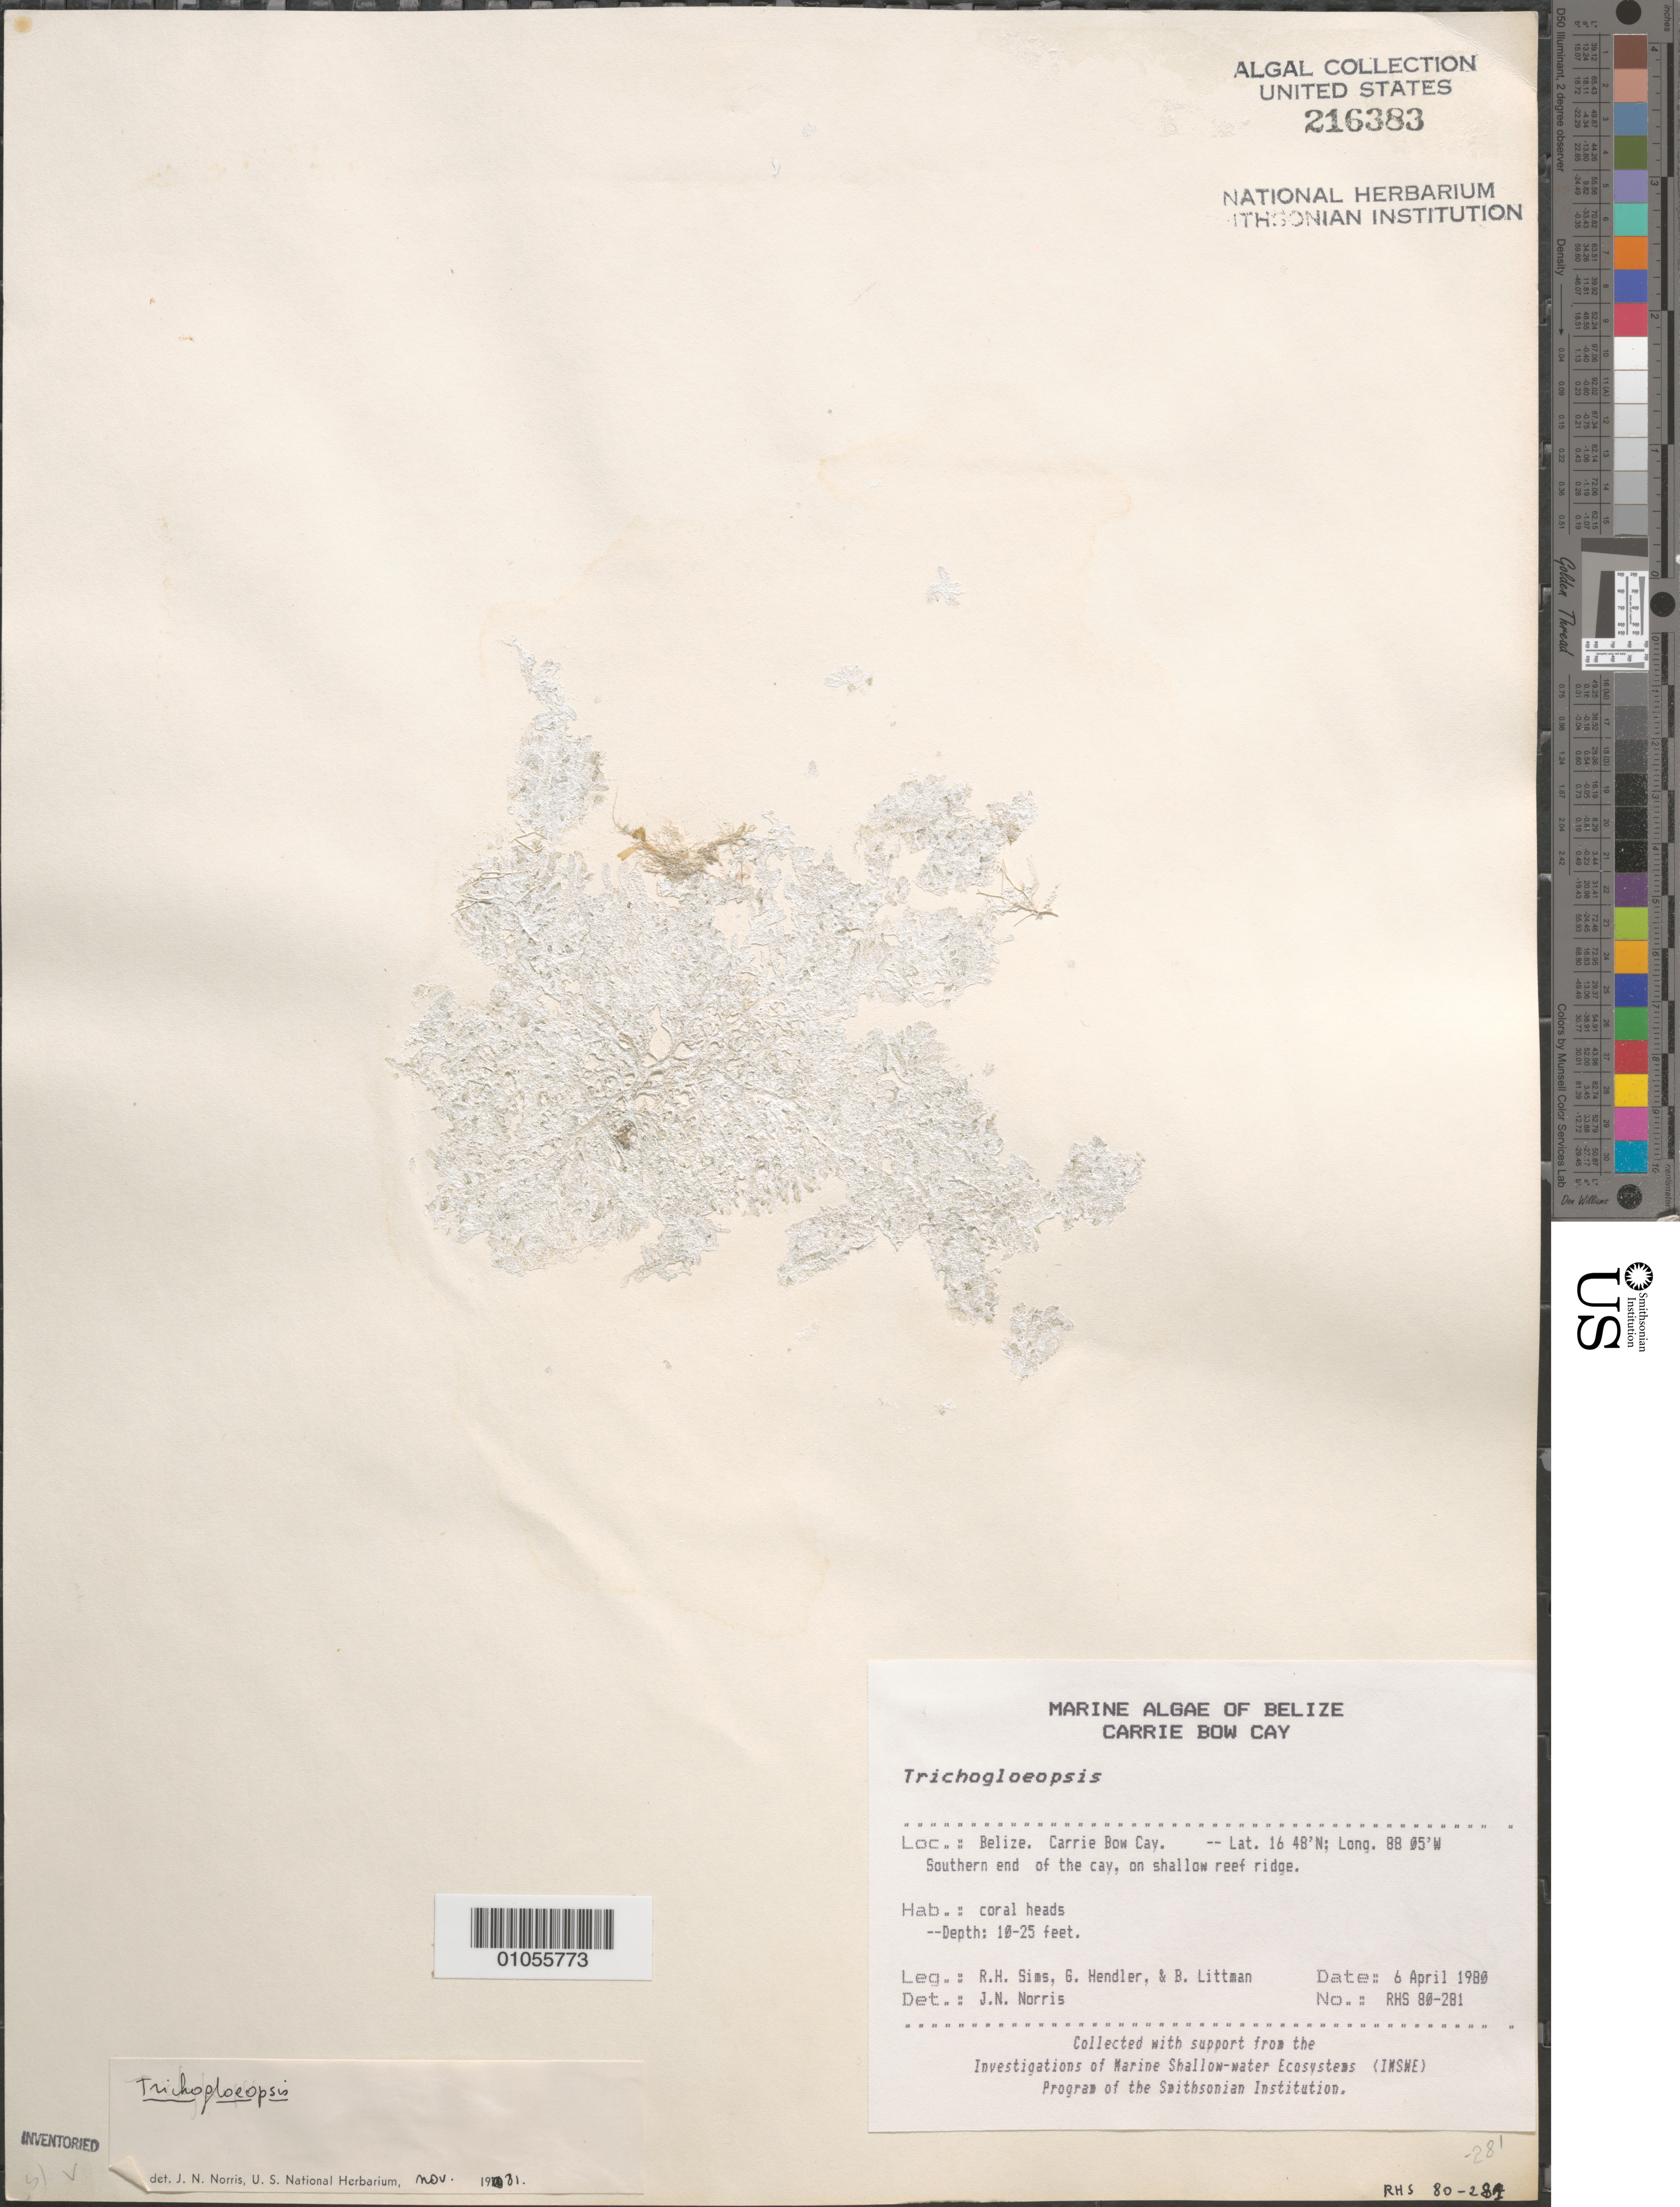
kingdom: Plantae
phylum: Rhodophyta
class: Florideophyceae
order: Nemaliales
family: Liagoraceae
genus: Trichogloeopsis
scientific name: Trichogloeopsis sp.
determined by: Norris, James N.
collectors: R. H. Sims, G. Hendler & B. Littman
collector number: RHS 80-281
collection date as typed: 06 Apr 1980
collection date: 1980-04-06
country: Belize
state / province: Stann Creek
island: Carrie Bow Cay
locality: Off the cay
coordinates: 16 48'N, 88 05'W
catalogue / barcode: US 216383